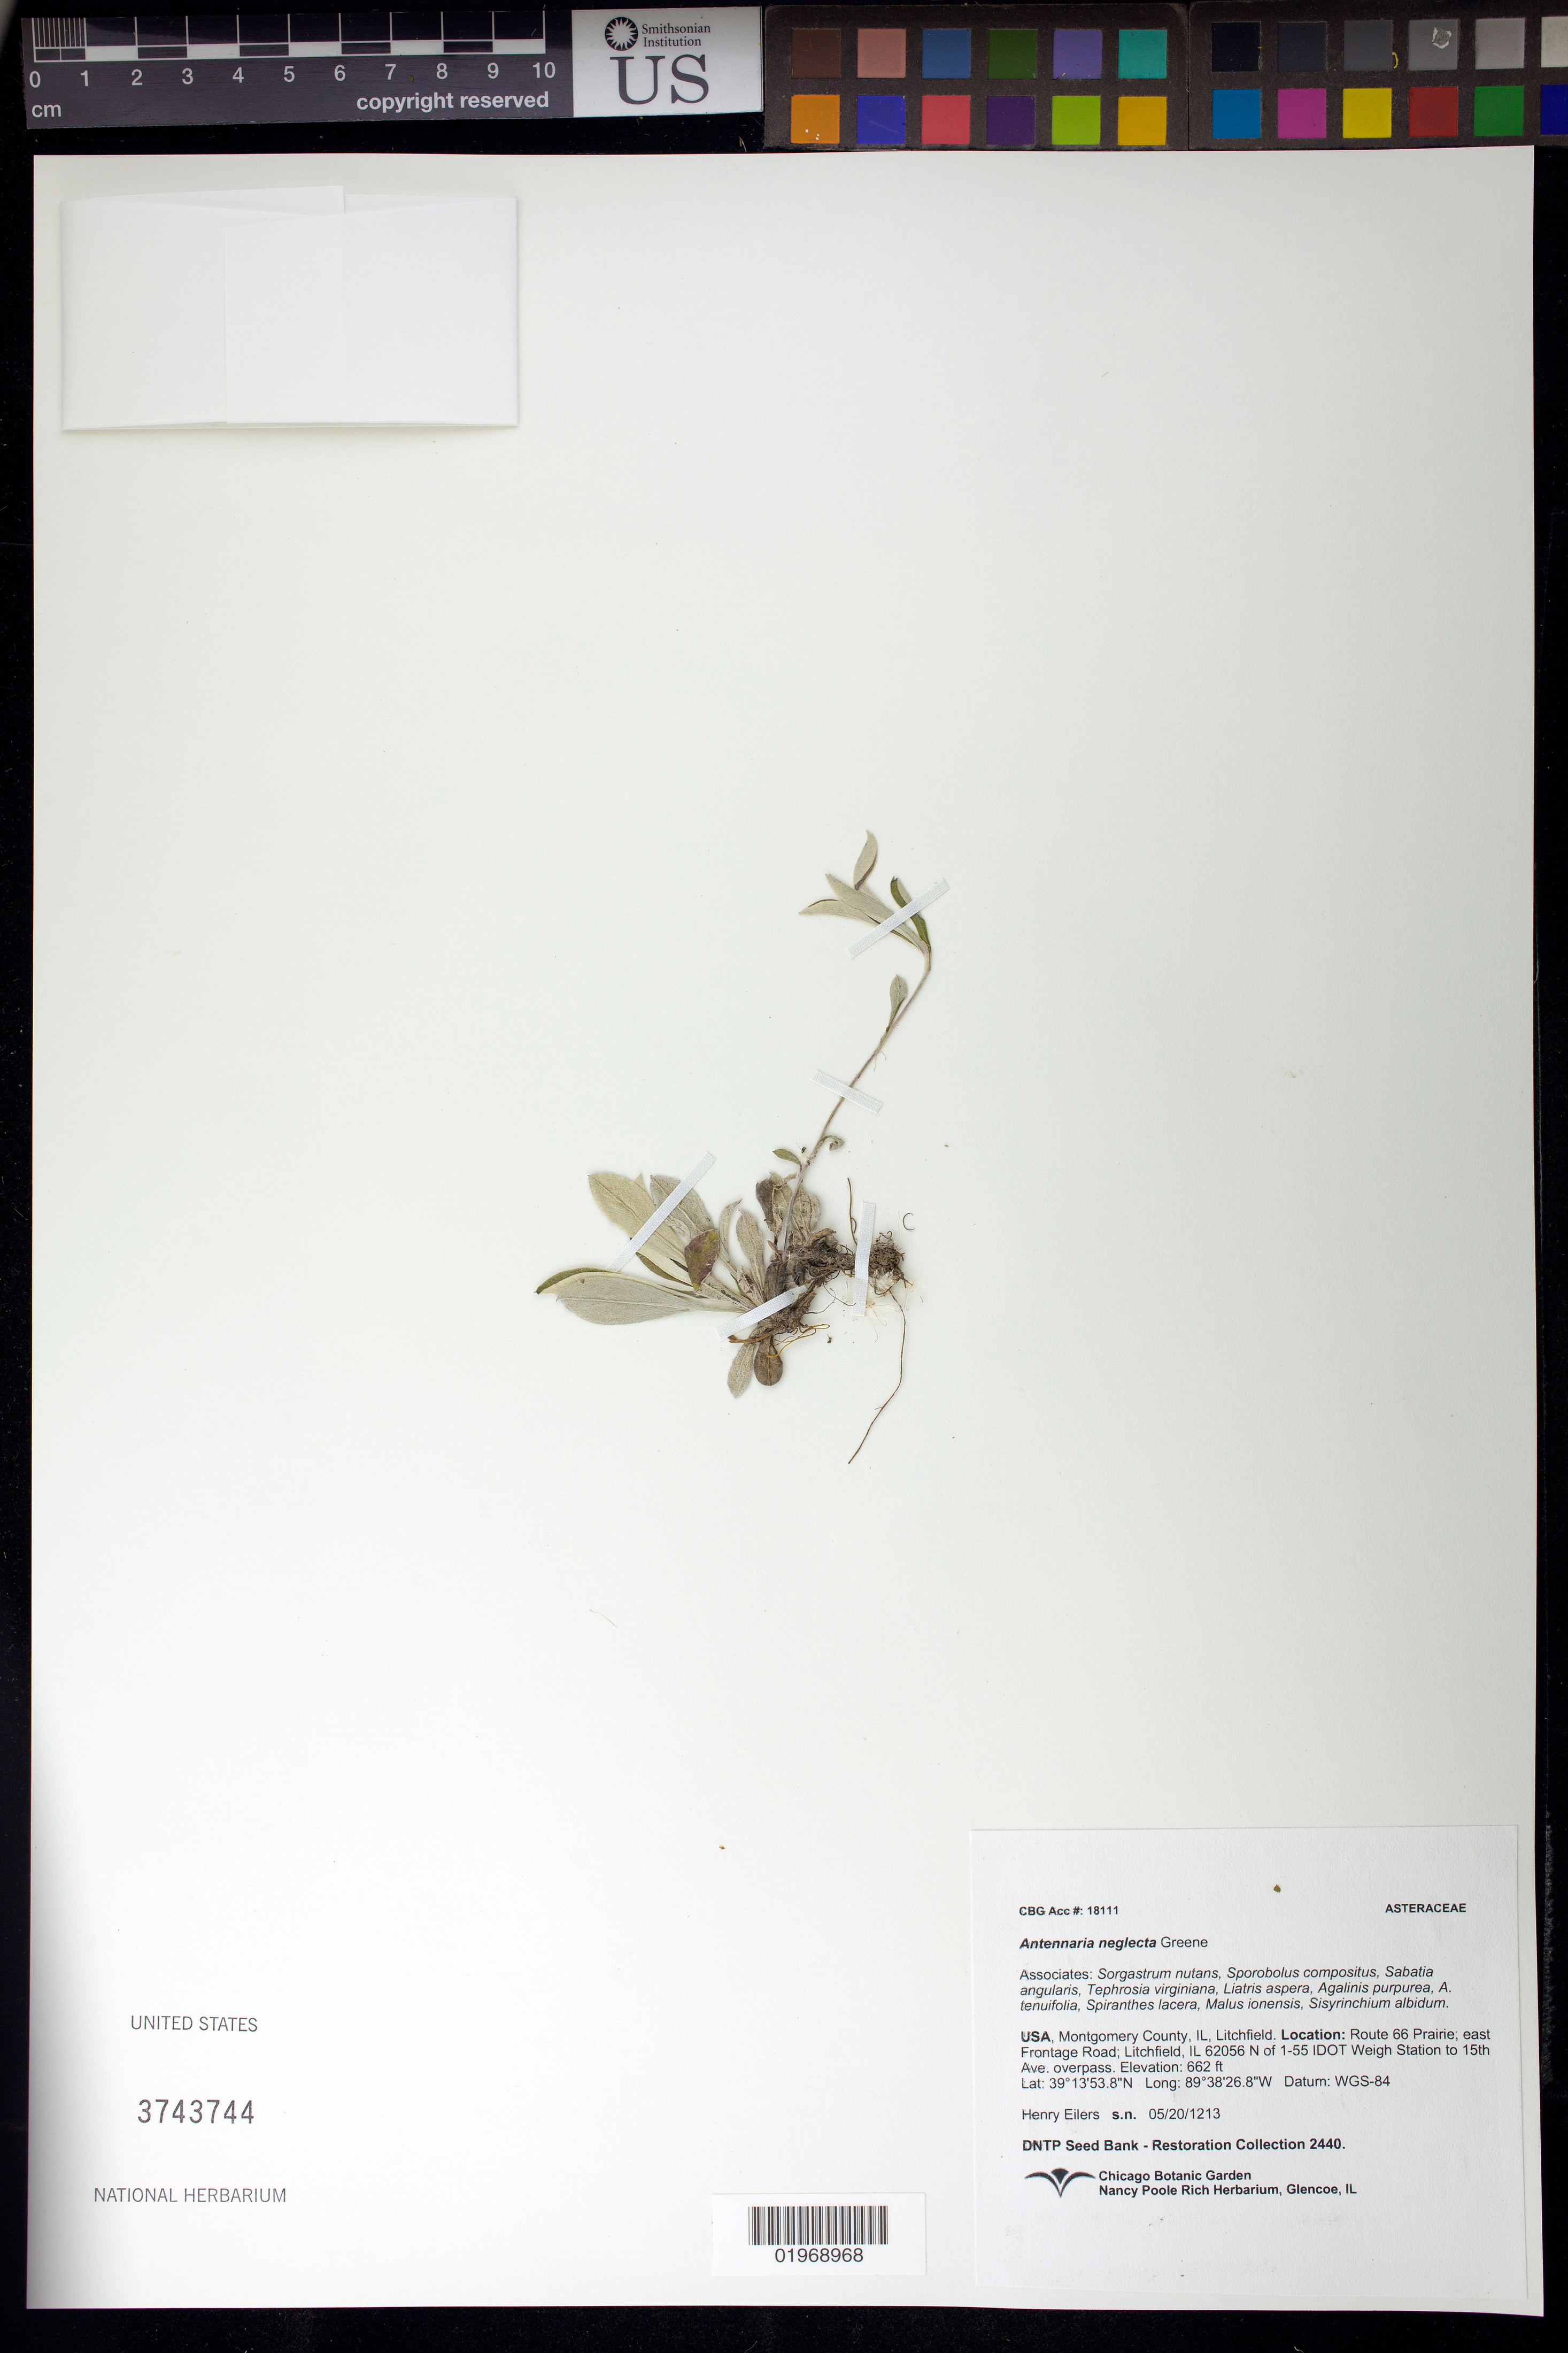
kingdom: Plantae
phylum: Tracheophyta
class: Magnoliopsida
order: Asterales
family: Asteraceae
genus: Antennaria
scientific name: Antennaria neglecta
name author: Greene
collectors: H. Eilers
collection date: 2013-05-20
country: United States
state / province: Illinois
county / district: Montgomery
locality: Litchfeld, Route 66 Prairie, E Frontage Road, IL 62056 N of 1-55 IDOT Weigh Station to 15th Ave., overpass.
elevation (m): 202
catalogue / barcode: US 3743744